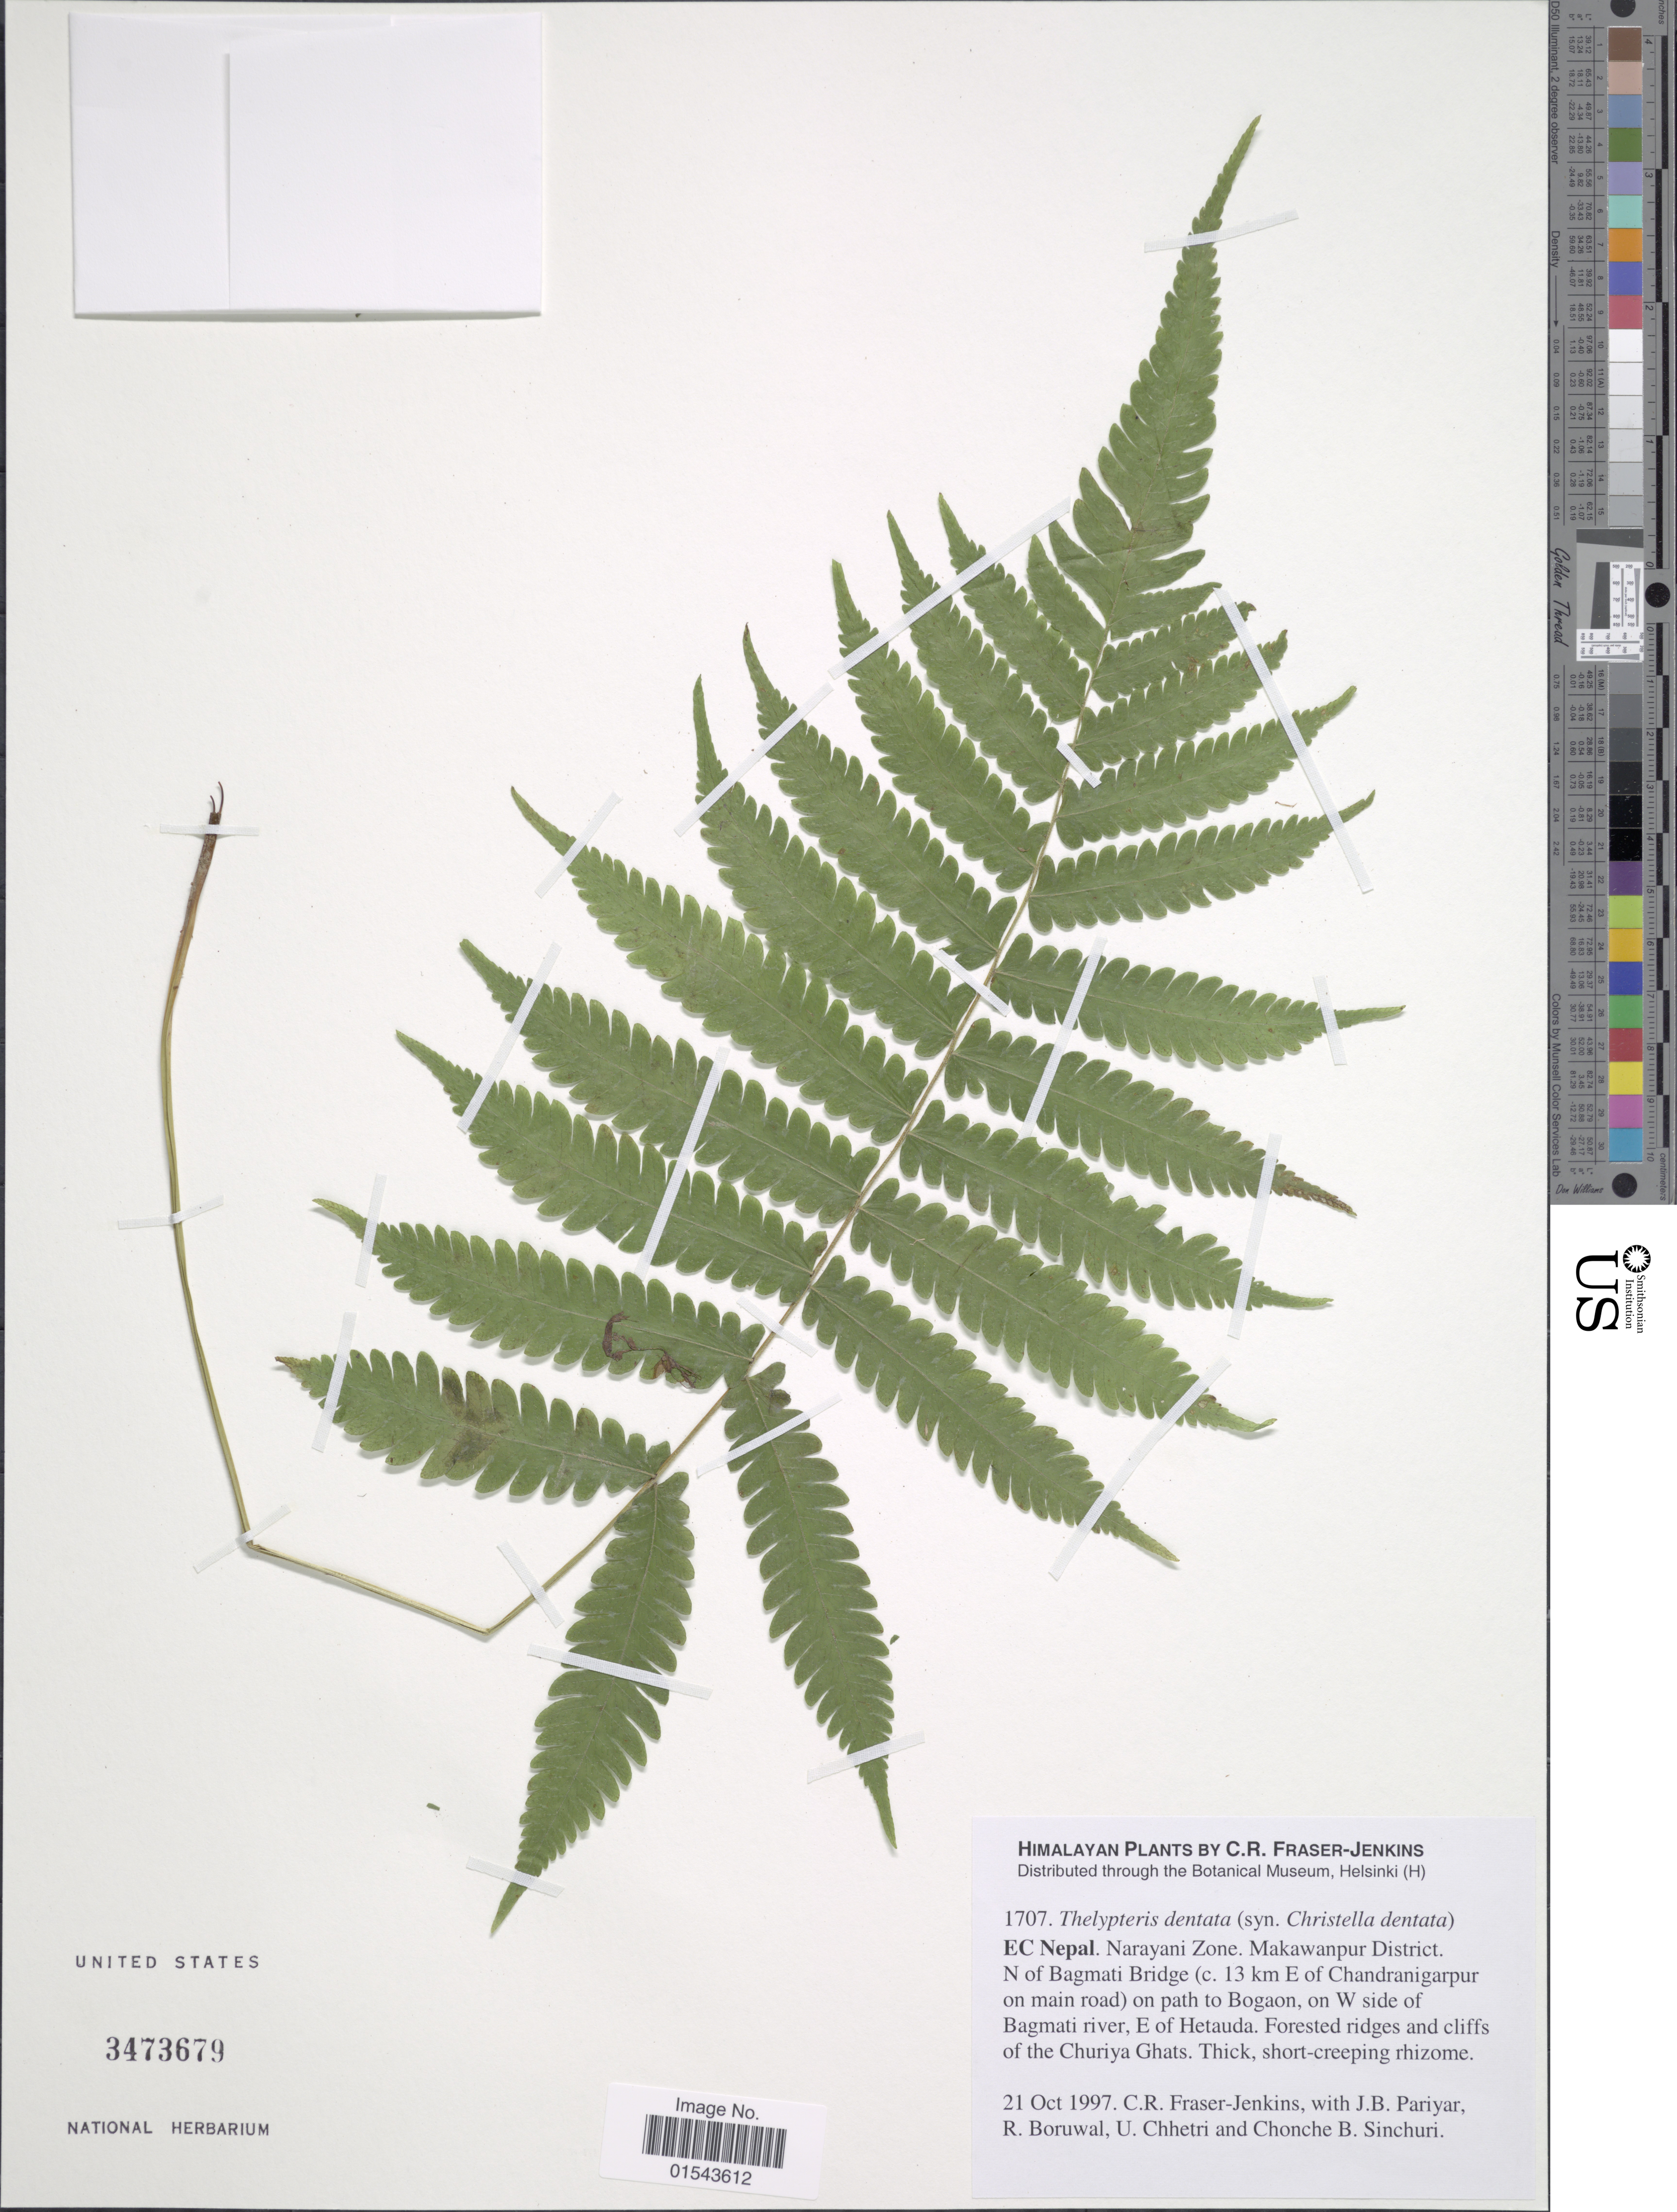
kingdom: Plantae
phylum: Tracheophyta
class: Polypodiopsida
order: Polypodiales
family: Thelypteridaceae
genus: Christella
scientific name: Christella dentata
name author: (Forssk.) Brownsey & Jermy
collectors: C. R. Fraser-Jenkins, J. Pariyar, R. Boruwal, U. Chhetri & et al.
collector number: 1707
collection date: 1997-10-21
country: Nepal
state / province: Narayani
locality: Himalaya, EC Nepal. Narayani Zone. Makawanpur District. N of Bagmati Bridge ( 13 km E of Chandranigarpur on main road) on path to Bogaon, on W side of Bagmati river, E of Hetauda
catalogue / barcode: US 3473679